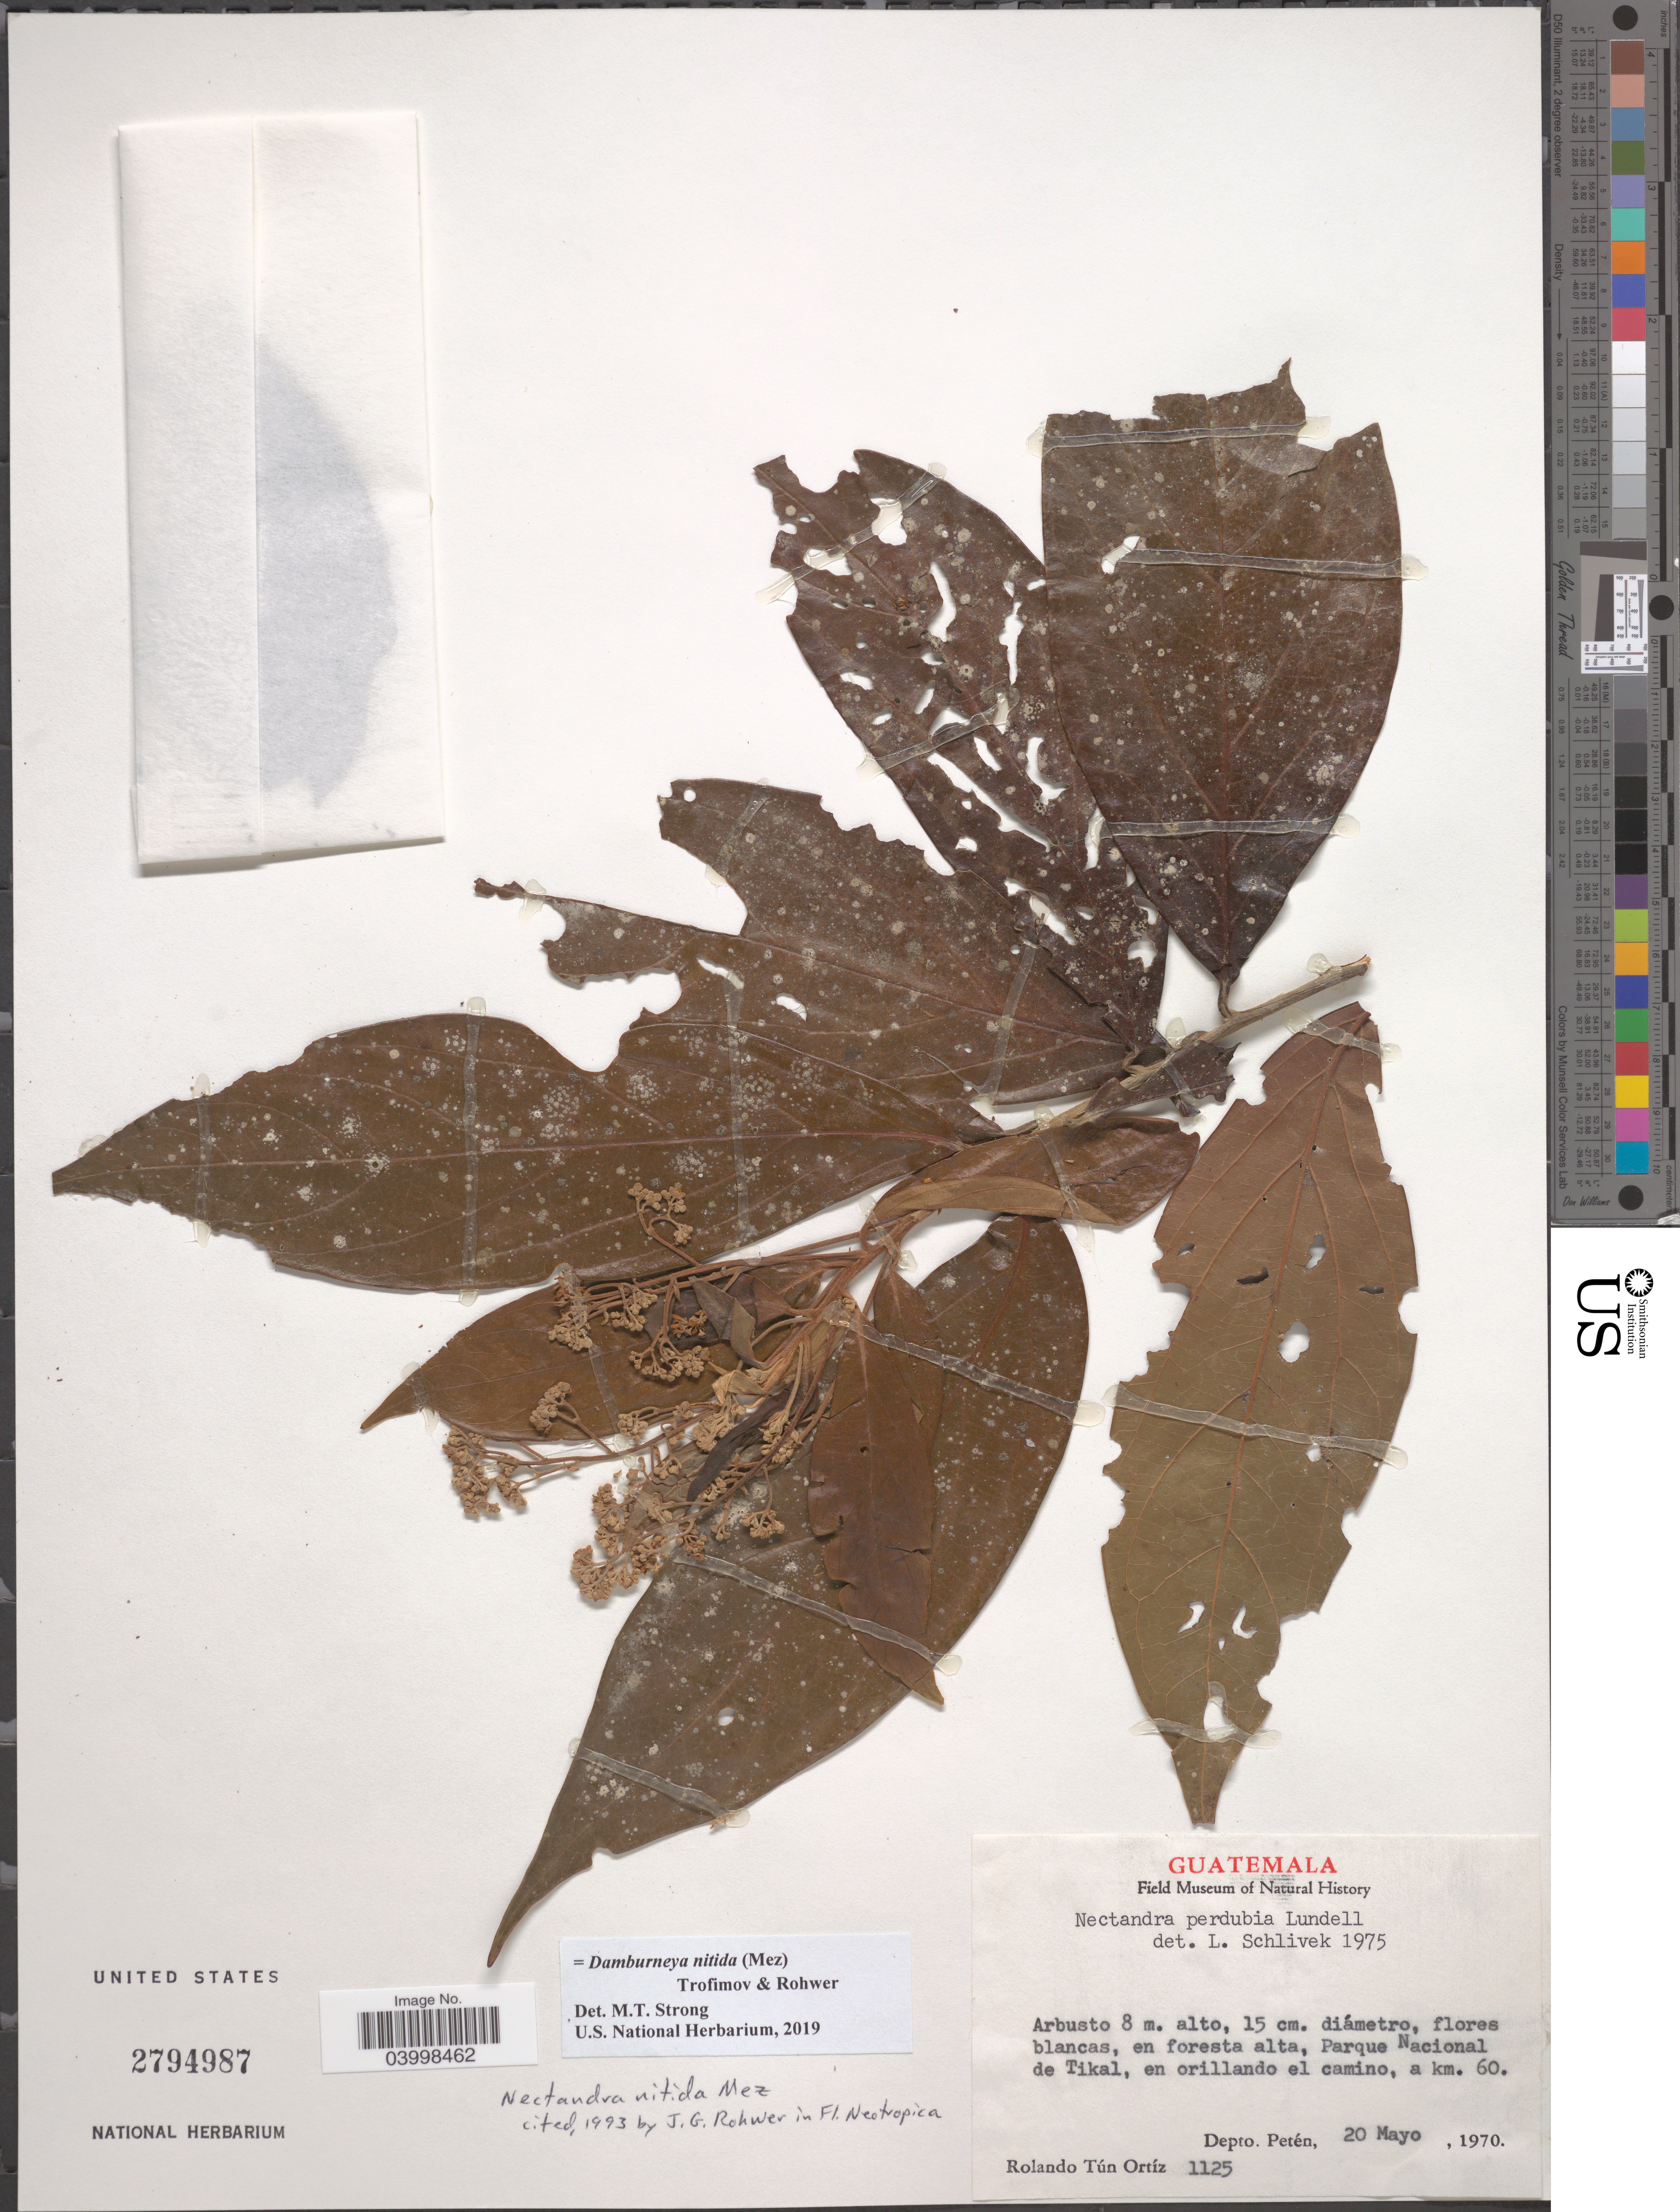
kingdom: Plantae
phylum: Tracheophyta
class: Magnoliopsida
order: Laurales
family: Lauraceae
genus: Damburneya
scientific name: Damburneya nitida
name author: (Mez) Trofimov & Rohwer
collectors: R. Tún Ortíz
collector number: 1125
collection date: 1970-05-20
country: Guatemala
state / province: El Peten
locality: Parque Nacional de Tikal, a orillando el camino, a km. 60. Depto. Petén.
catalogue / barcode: US 2794987